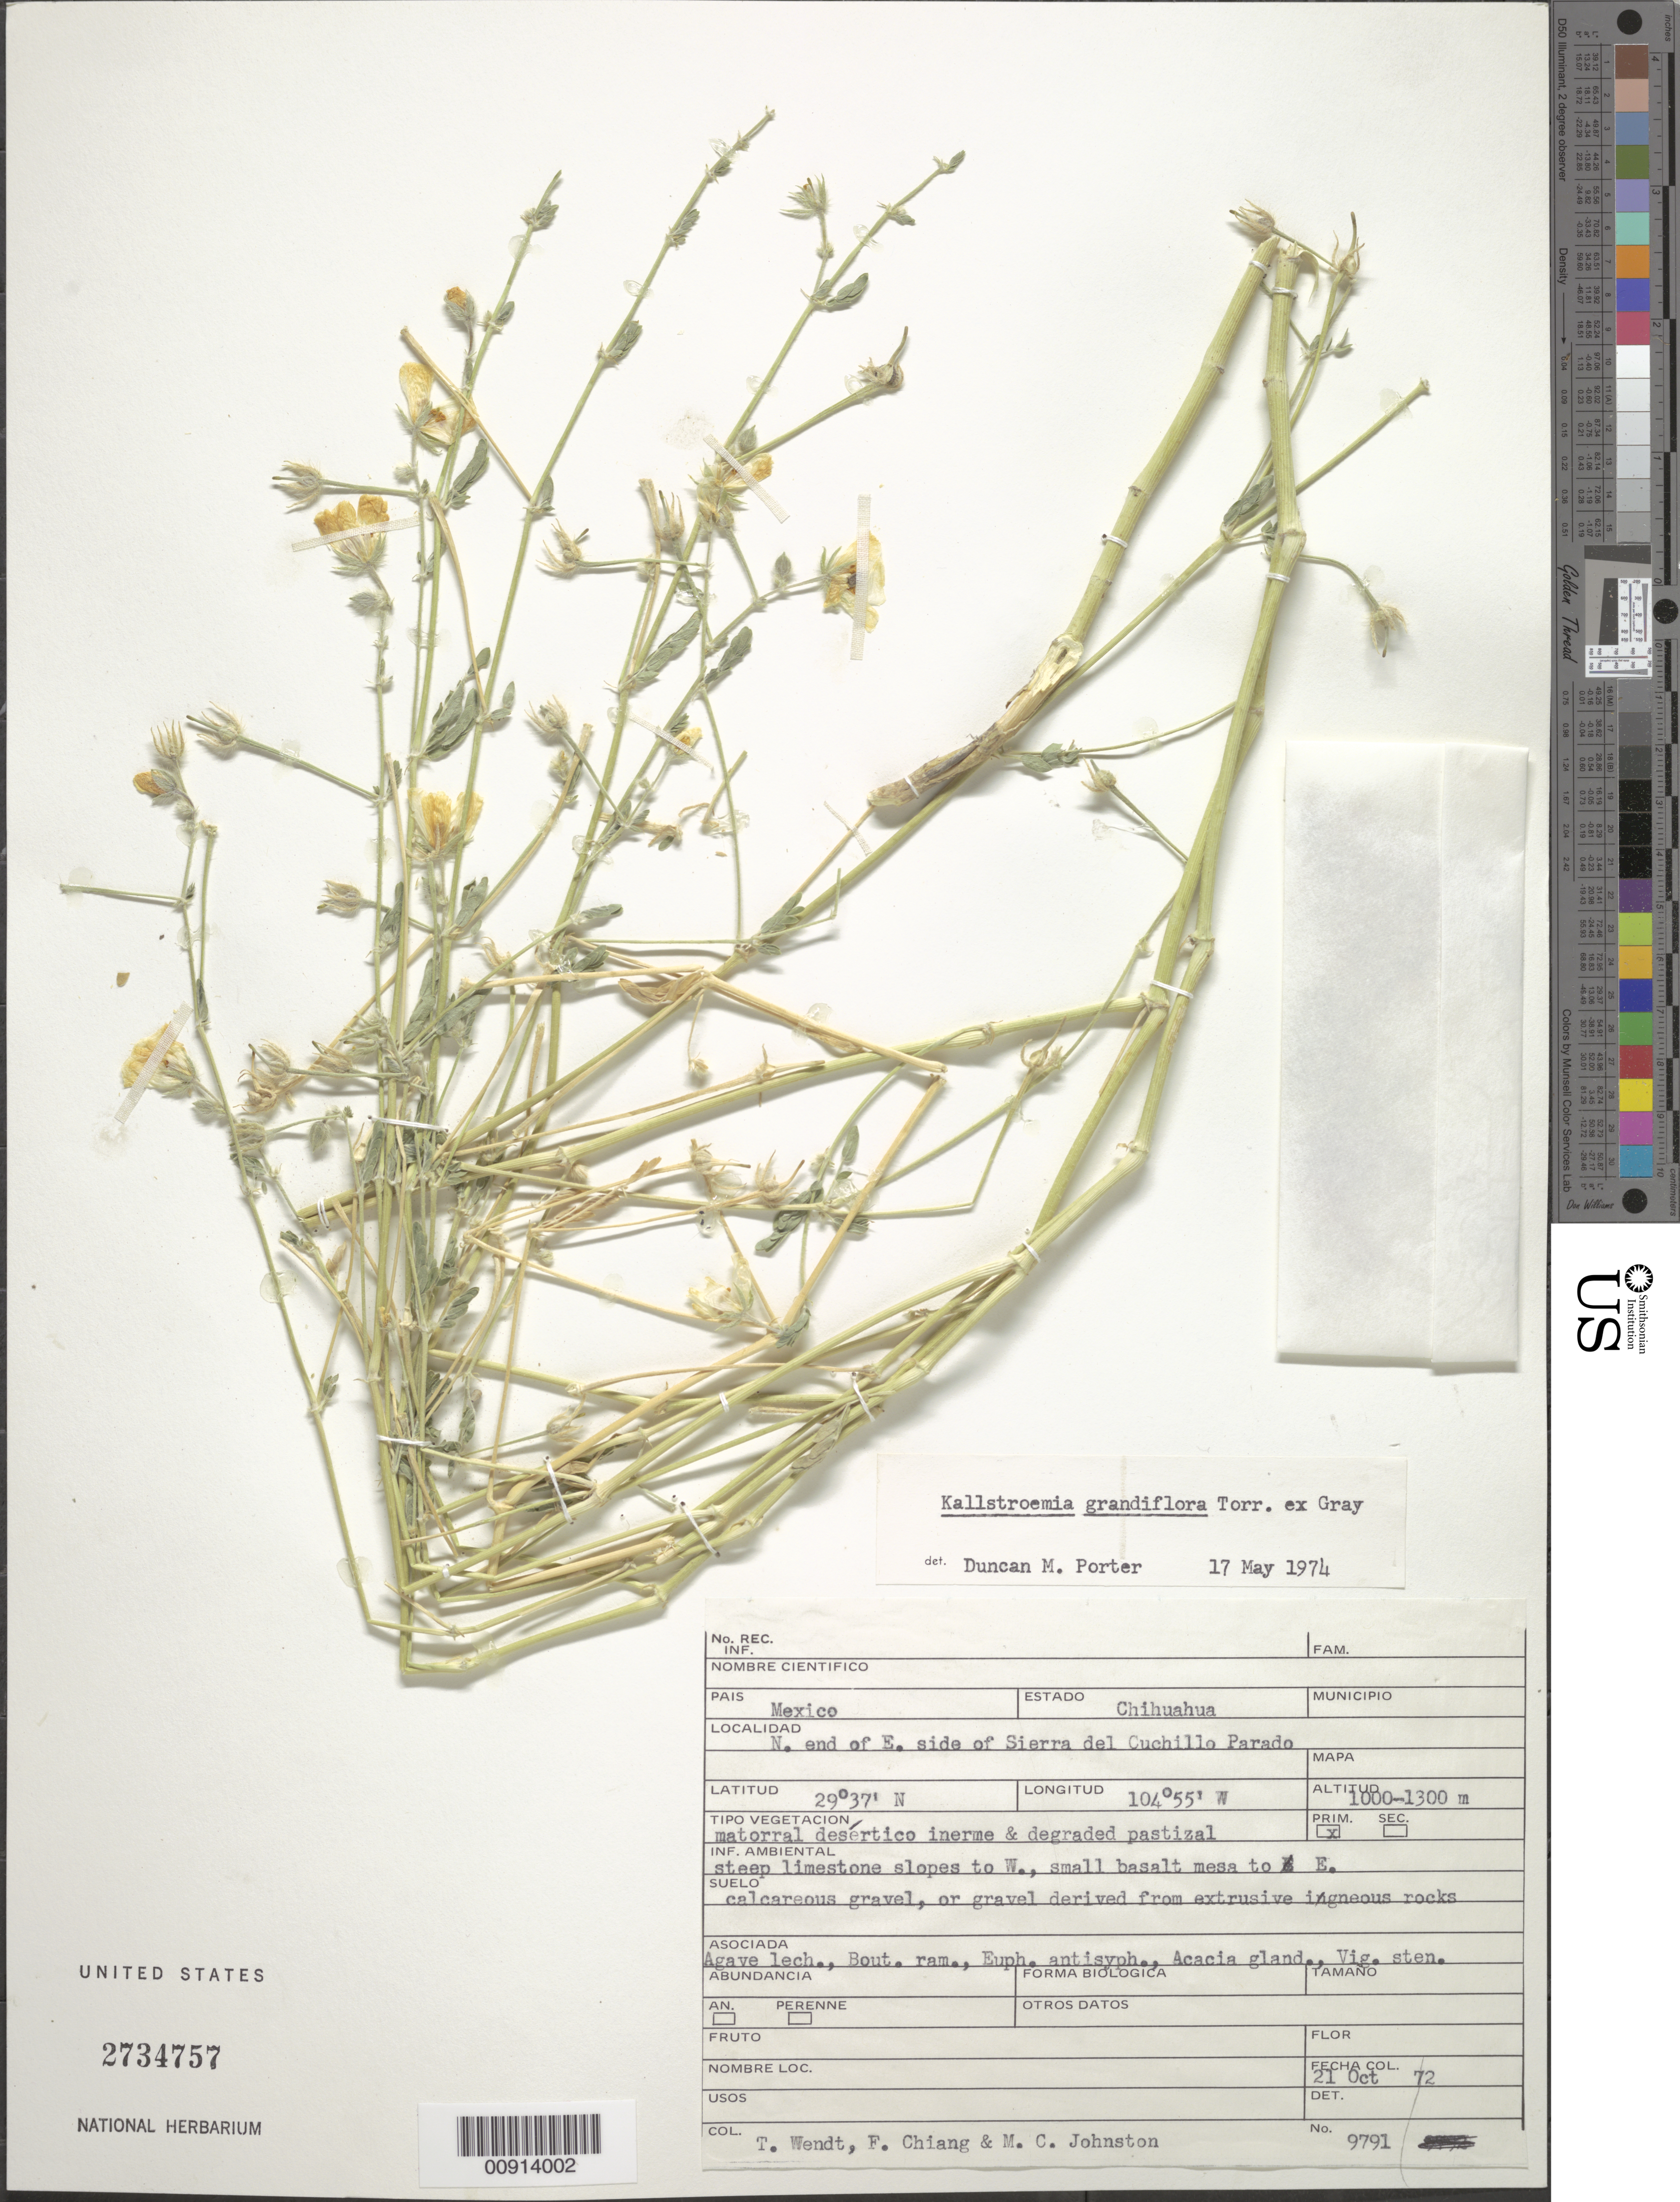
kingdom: Plantae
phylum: Tracheophyta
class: Magnoliopsida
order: Zygophyllales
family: Zygophyllaceae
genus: Kallstroemia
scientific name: Kallstroemia grandiflora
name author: Torr. ex A. Gray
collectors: T. L. Wendt, F. Chiang & M. Johnston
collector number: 9791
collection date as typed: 21 Oct 1972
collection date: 1972-10-21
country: Mexico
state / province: Chihuahua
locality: Estado Chihuahua: N end of E side of Sierra del Cuchillo Parado.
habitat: Matorral desértico inerme & degraded pastizal. Steep limestone slopes to W, small basalt mesa to E. Calcareous gravel, or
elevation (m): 1300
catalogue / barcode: US 2734757